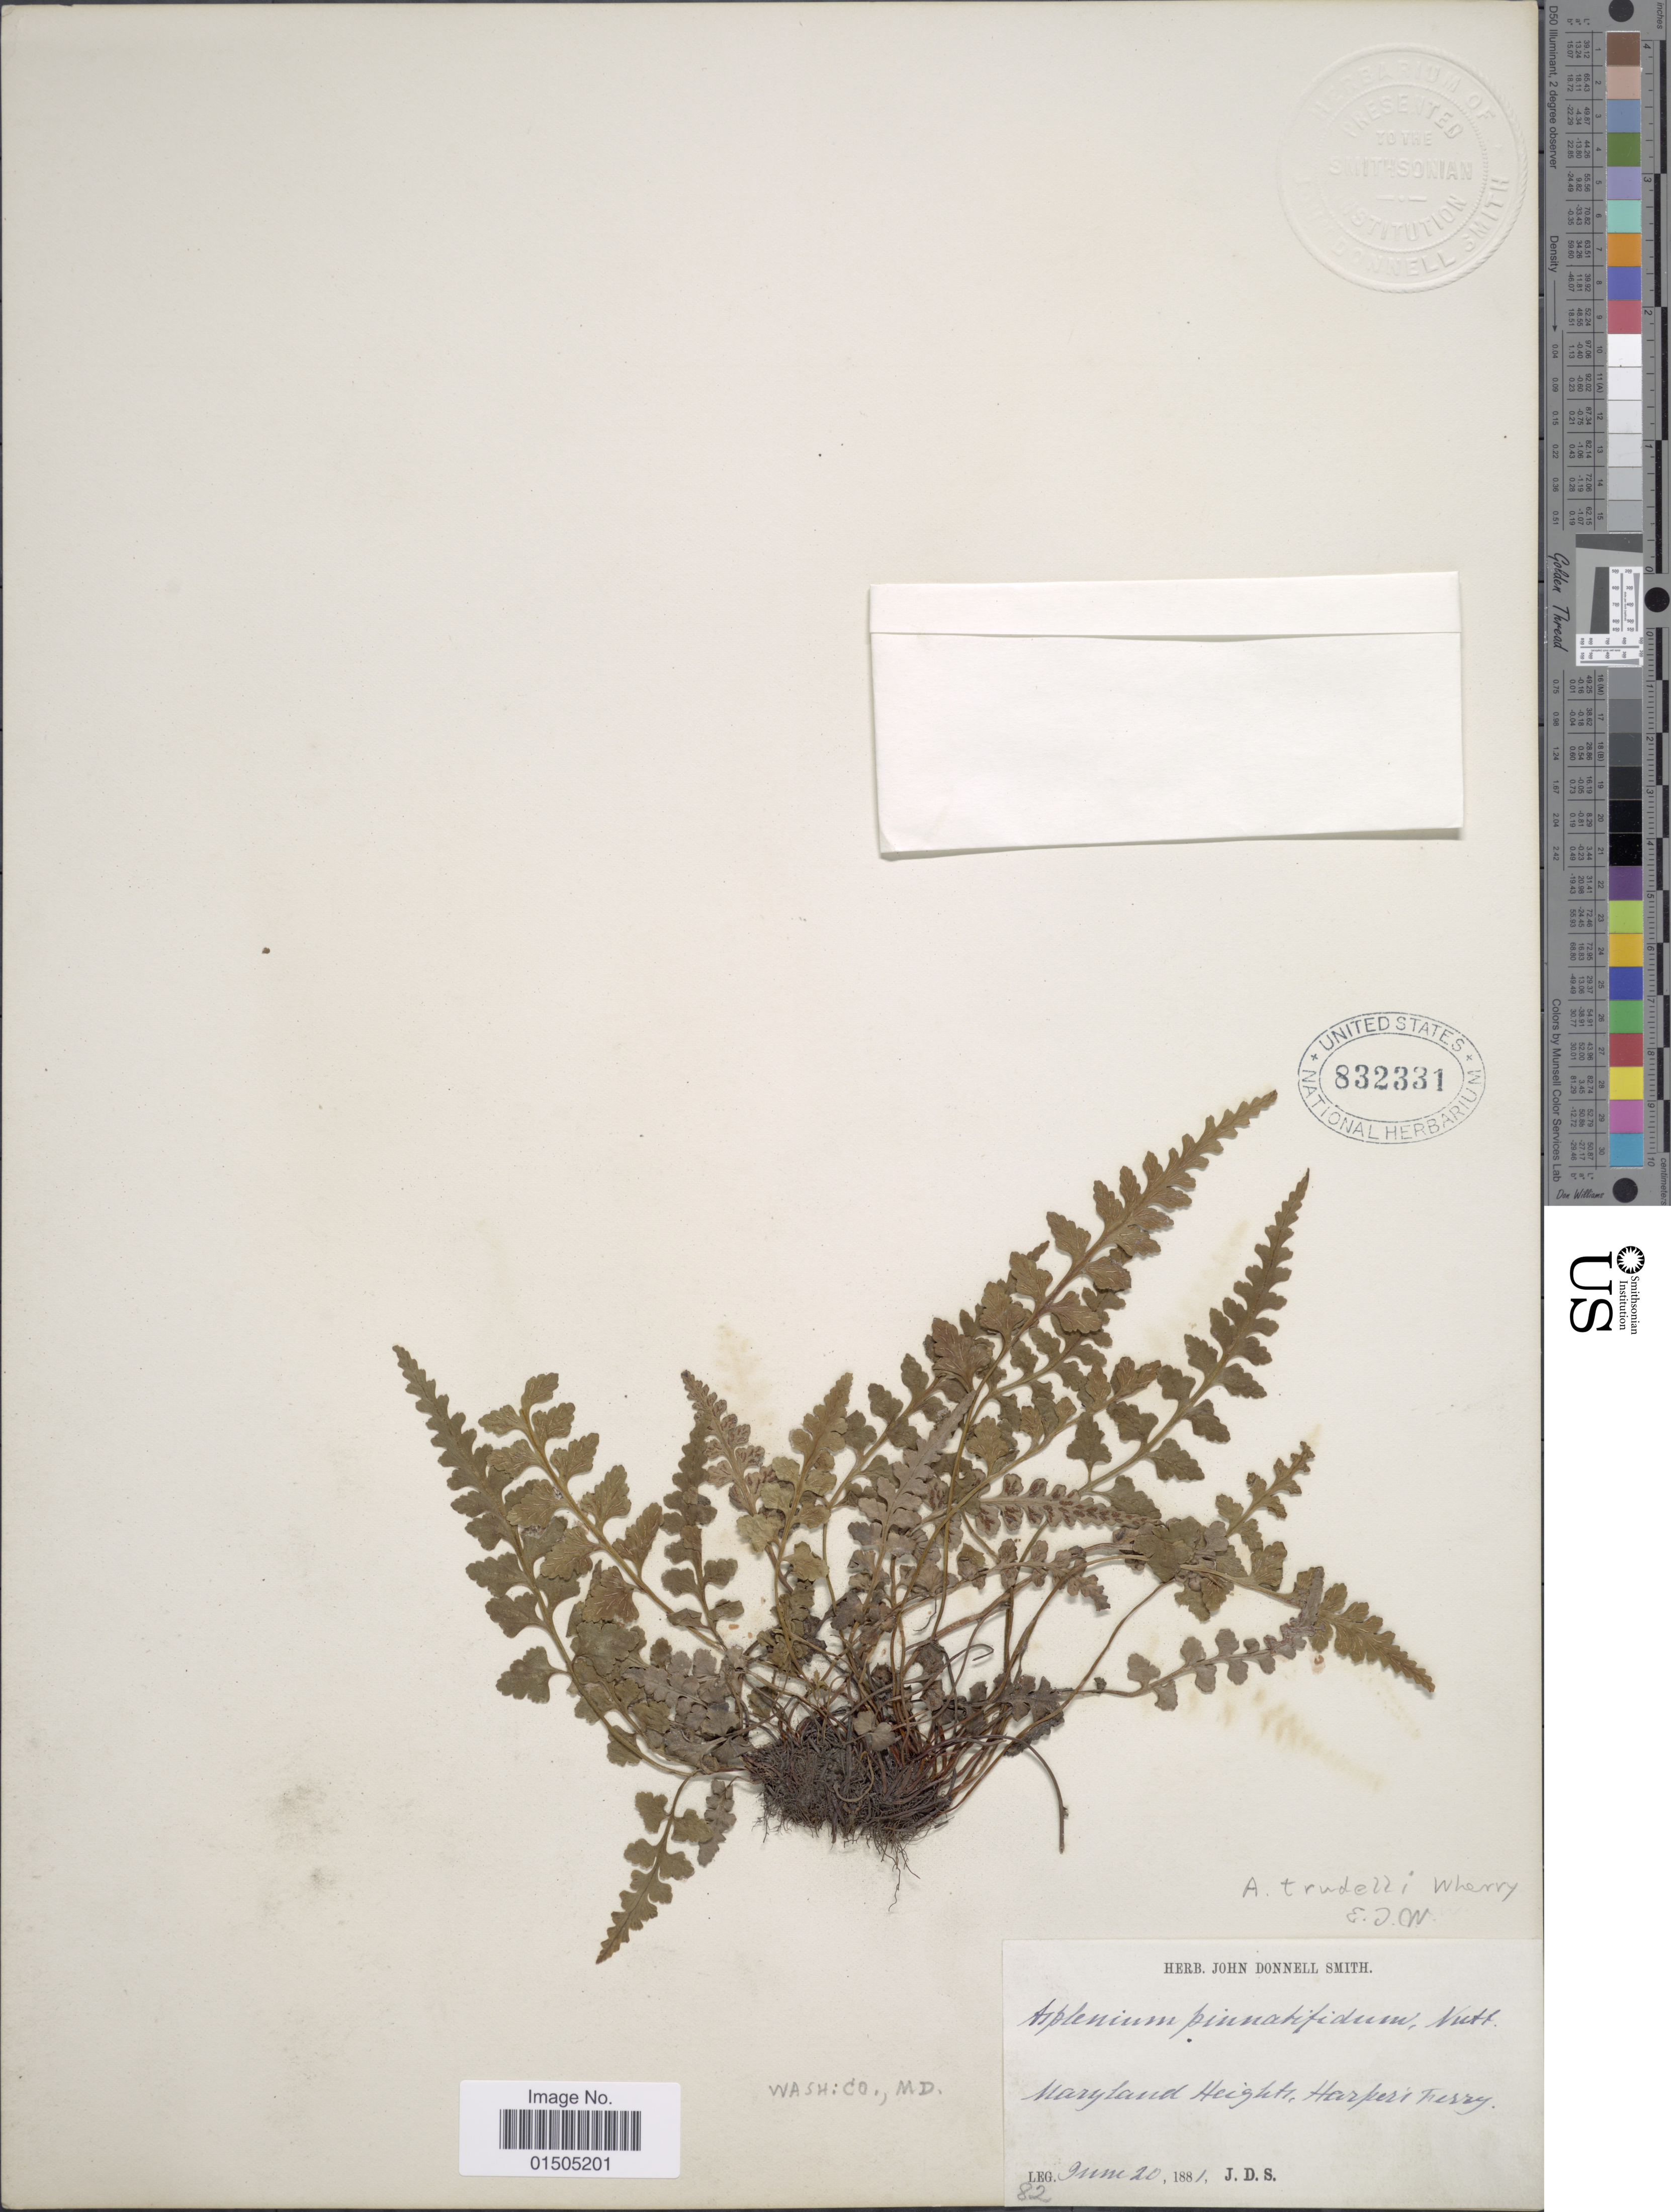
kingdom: Plantae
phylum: Tracheophyta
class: Polypodiopsida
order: Polypodiales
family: Aspleniaceae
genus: Asplenium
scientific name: Asplenium x trudellii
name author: Wherry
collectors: J. Donnell Smith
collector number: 82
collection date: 1881-06-20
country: United States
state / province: Maryland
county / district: Washington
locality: Maryland Heights, Harper's Ferry.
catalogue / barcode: US 832331